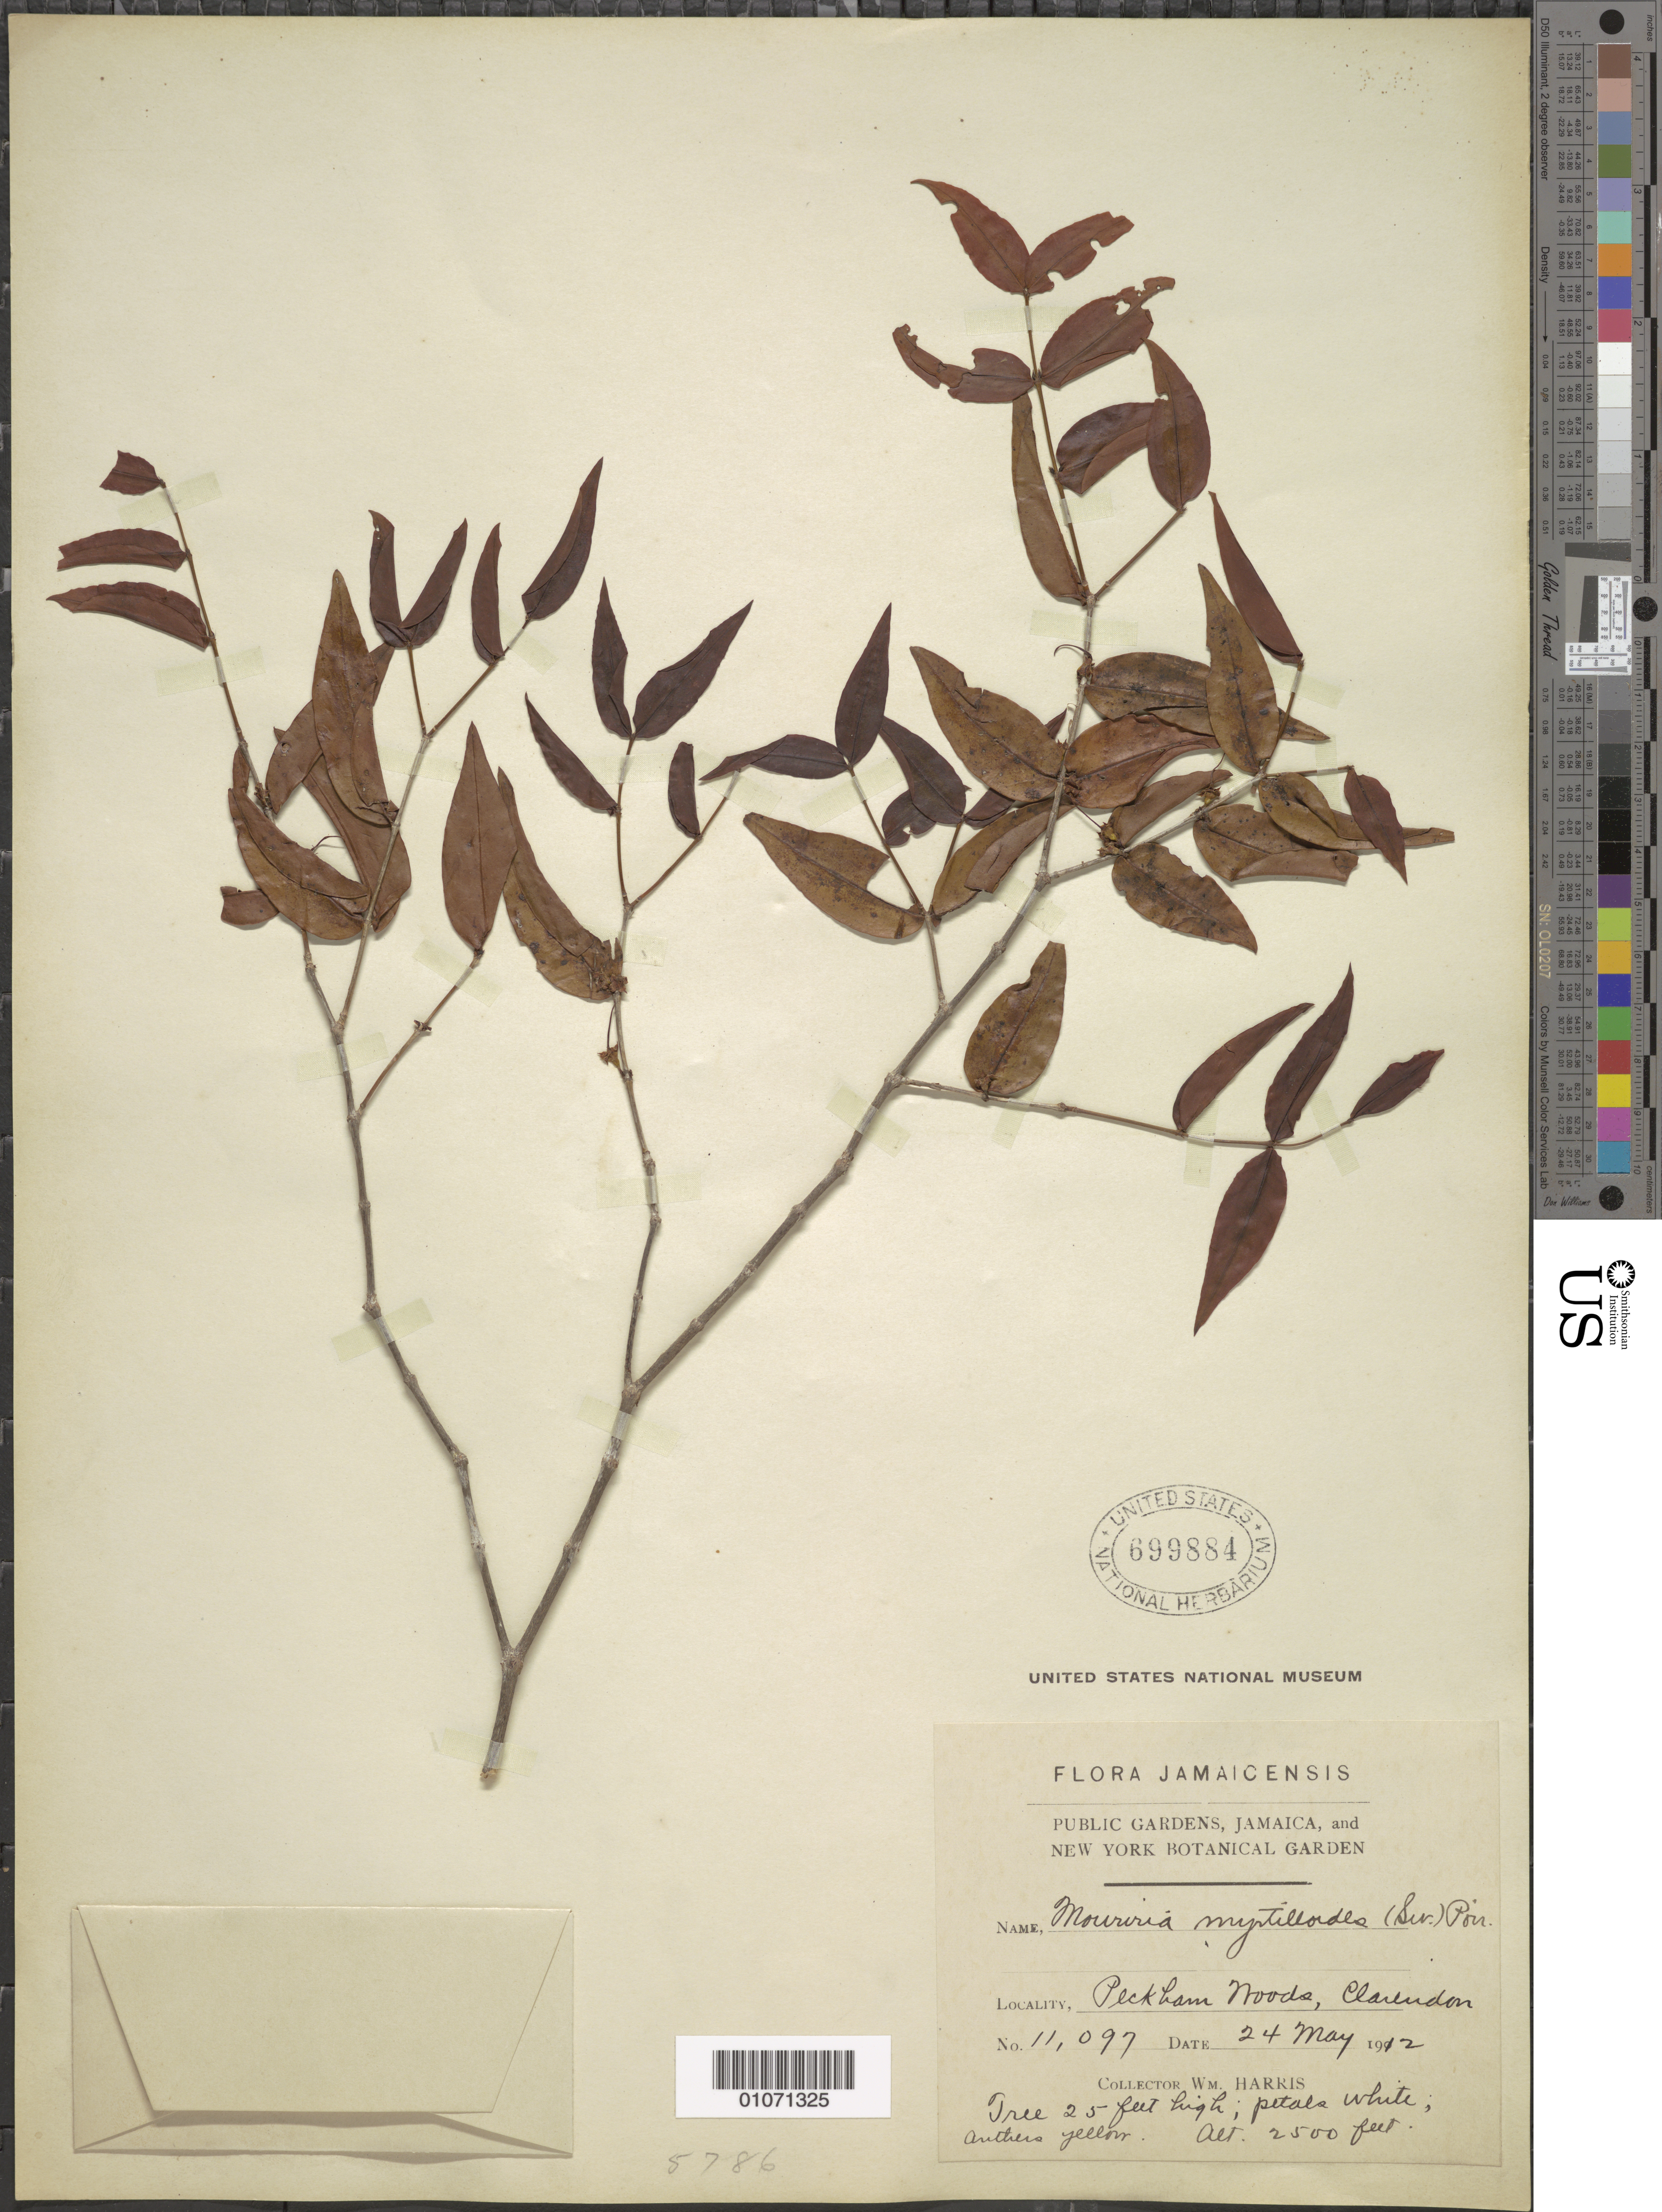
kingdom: Plantae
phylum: Tracheophyta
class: Magnoliopsida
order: Myrtales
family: Melastomataceae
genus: Mouriri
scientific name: Mouriri myrtilloides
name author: (Sw.) Poir.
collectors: W. Harris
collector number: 11097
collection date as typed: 24 May 1912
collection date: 1912-05-24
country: Jamaica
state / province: Clarendon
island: Jamaica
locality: Peckham Woods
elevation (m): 762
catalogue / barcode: US 699884